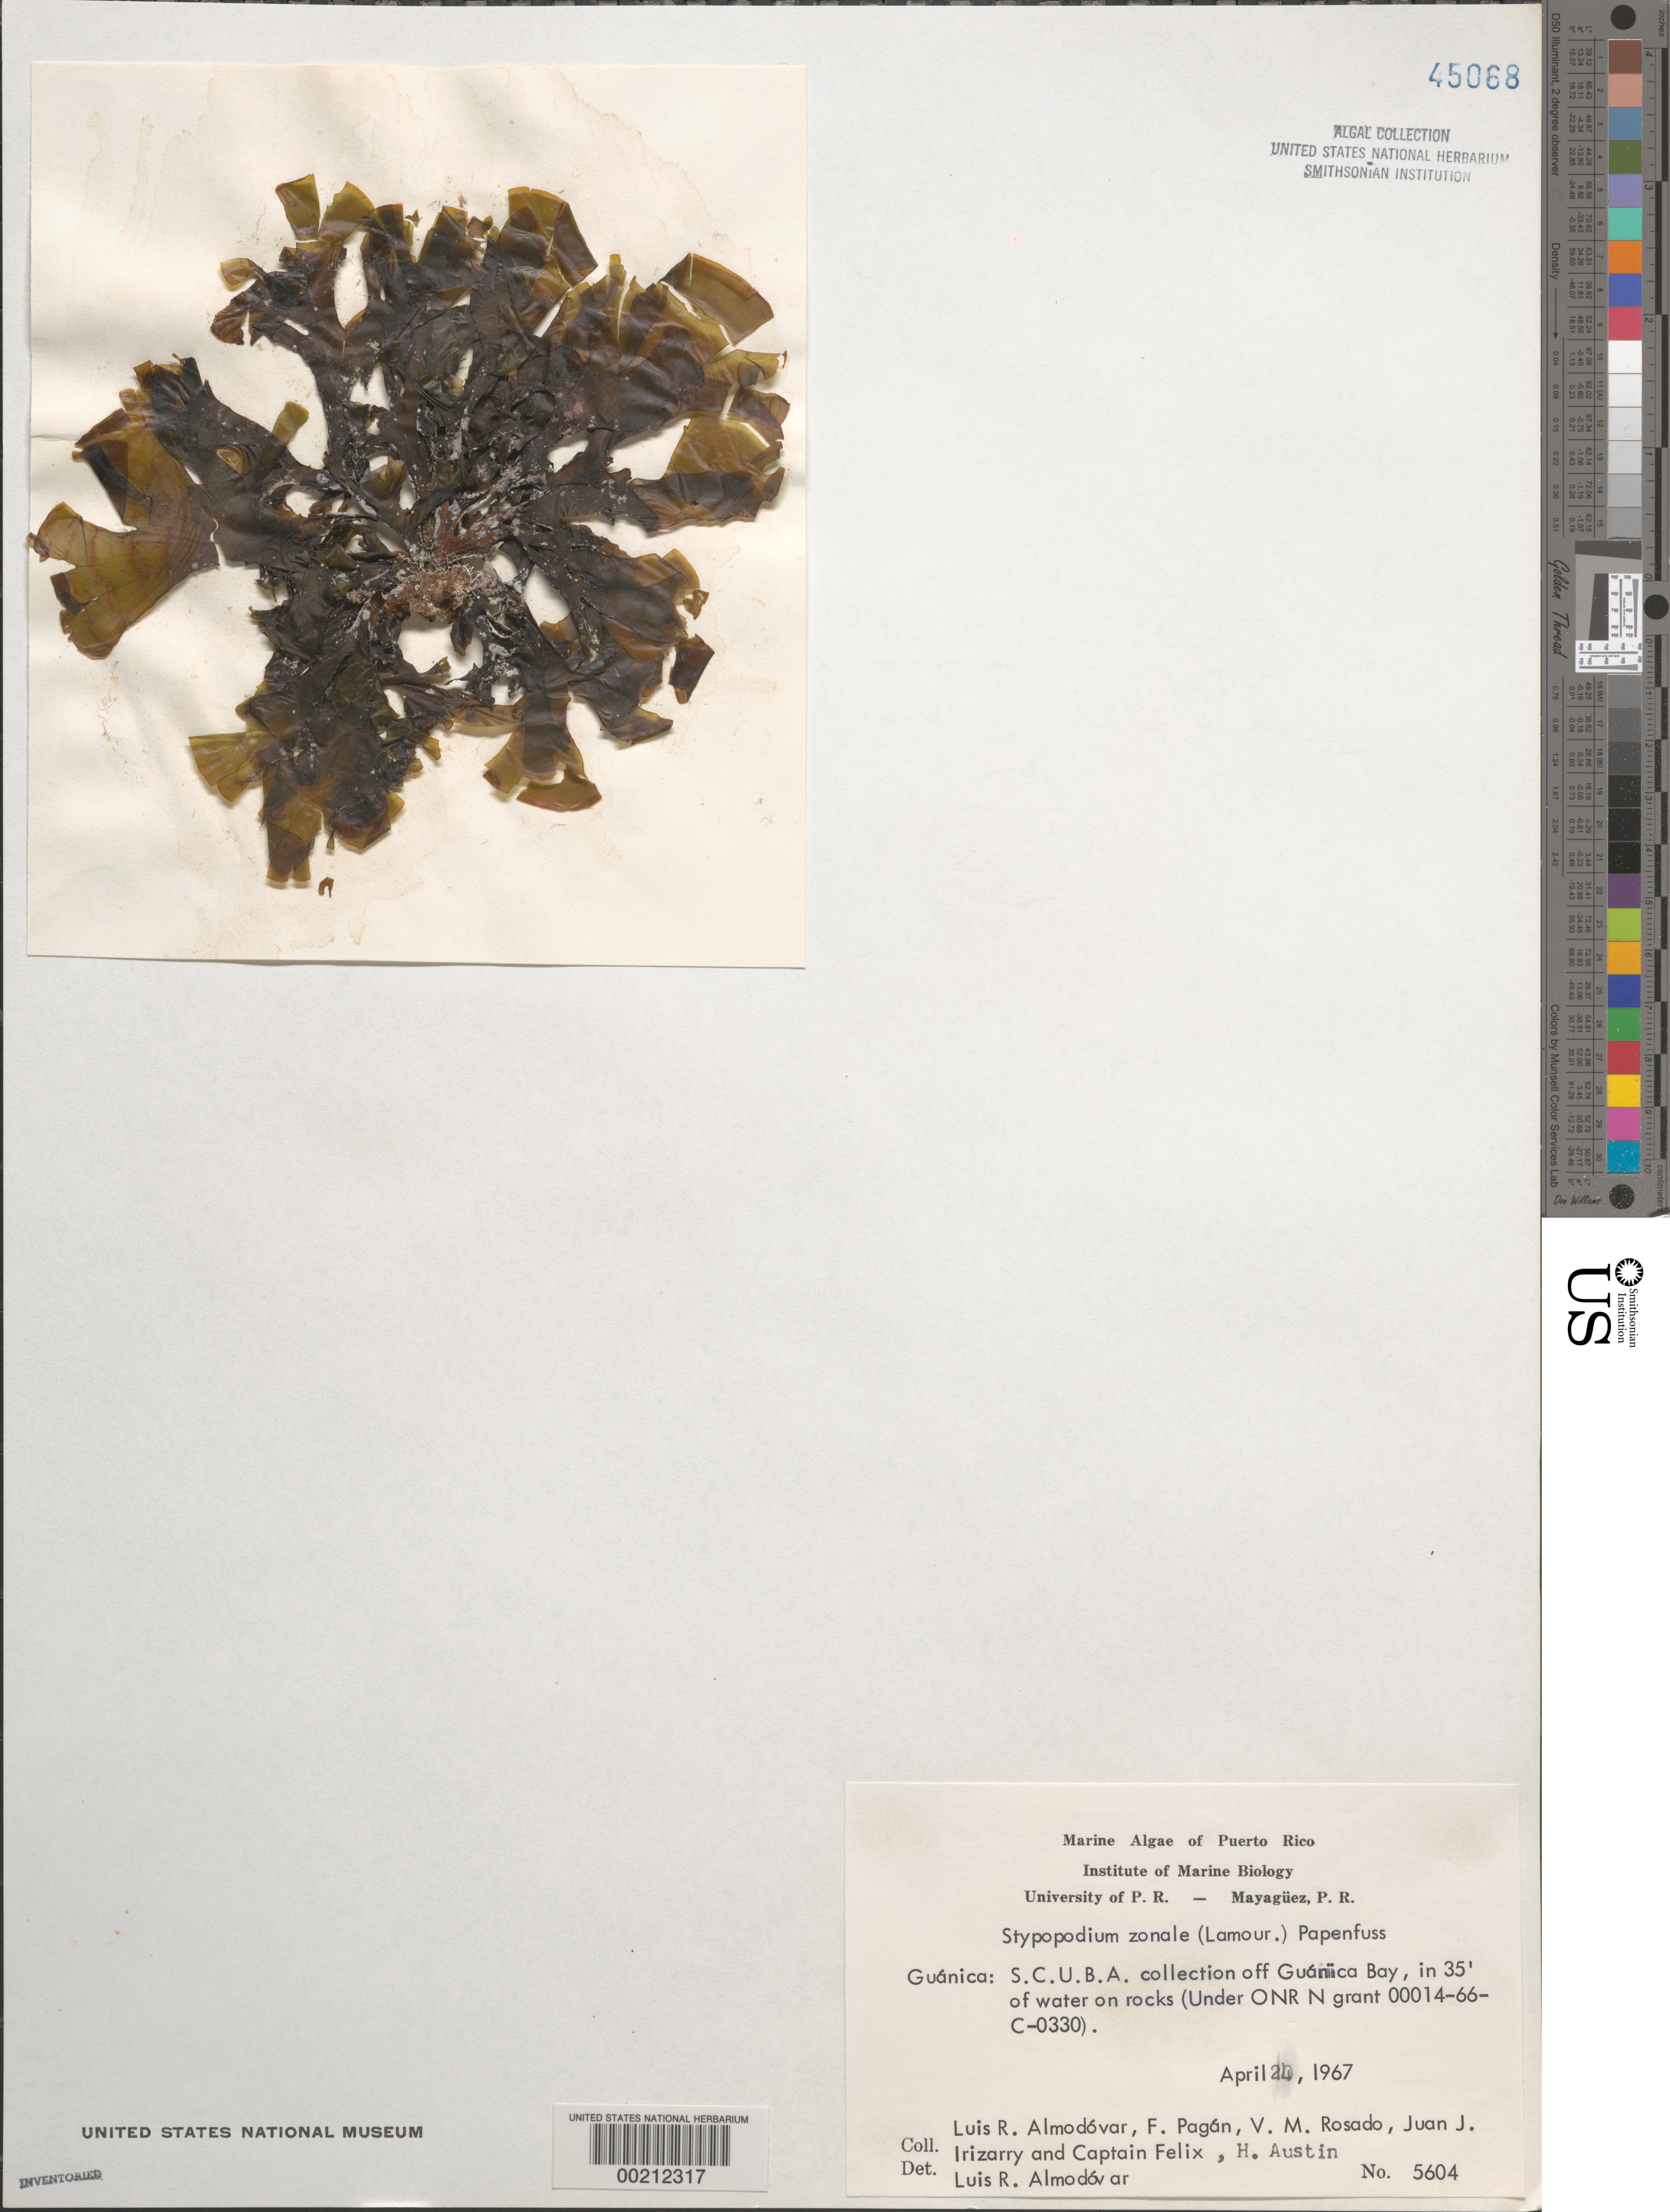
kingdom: Chromista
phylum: Ochrophyta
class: Phaeophyceae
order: Dictyotales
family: Dictyotaceae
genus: Stypopodium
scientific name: Stypopodium zonale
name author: (J.V.Lamouroux) Papenf.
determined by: Almodovar, L. R.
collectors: L. Almodovar, F. Pagan, V. Rosado, J. Irizarry, C. Felix & H. Austin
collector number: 5604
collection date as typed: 24 Apr 1967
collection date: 1967-04-24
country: Puerto Rico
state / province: Guanica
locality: Off guanica bay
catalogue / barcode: US 45068